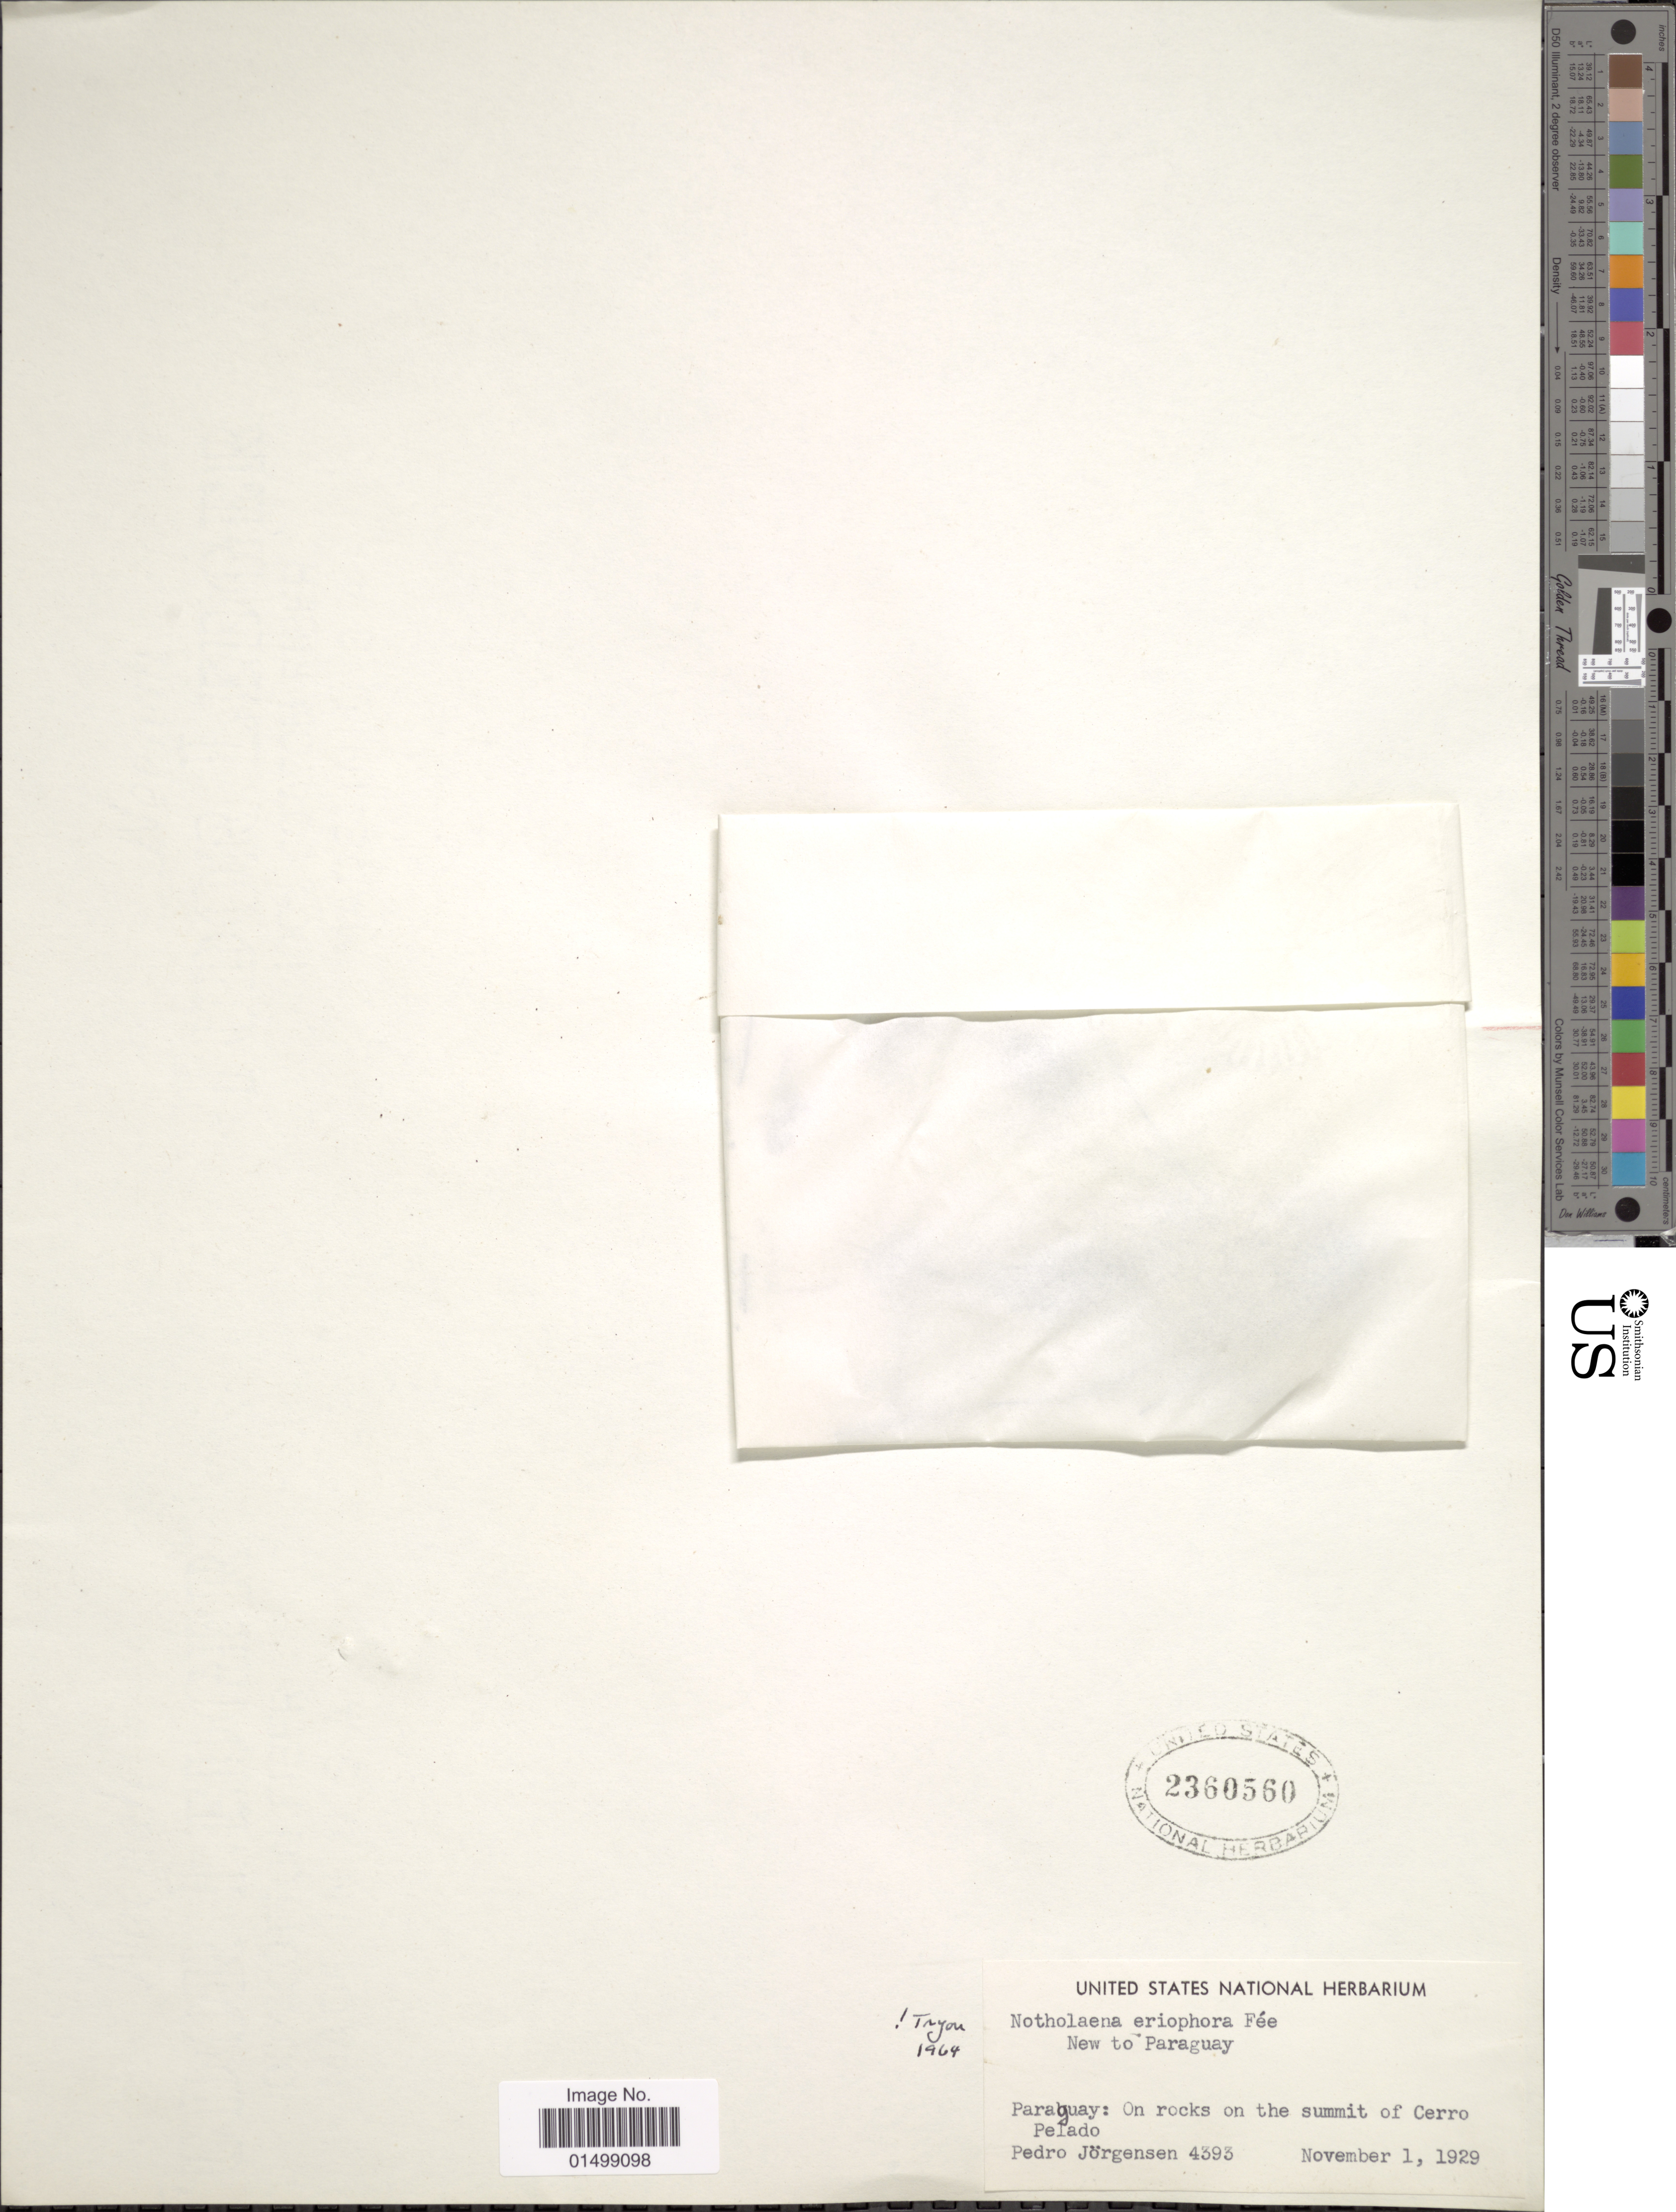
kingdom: Plantae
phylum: Tracheophyta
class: Polypodiopsida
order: Polypodiales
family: Pteridaceae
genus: Cheilanthes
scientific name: Cheilanthes eriophylla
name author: Fée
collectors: P. Jörgensen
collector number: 4393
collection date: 1929-11-01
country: Paraguay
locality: On rocks on the summit of Cerro Pelado.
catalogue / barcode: US 2360560